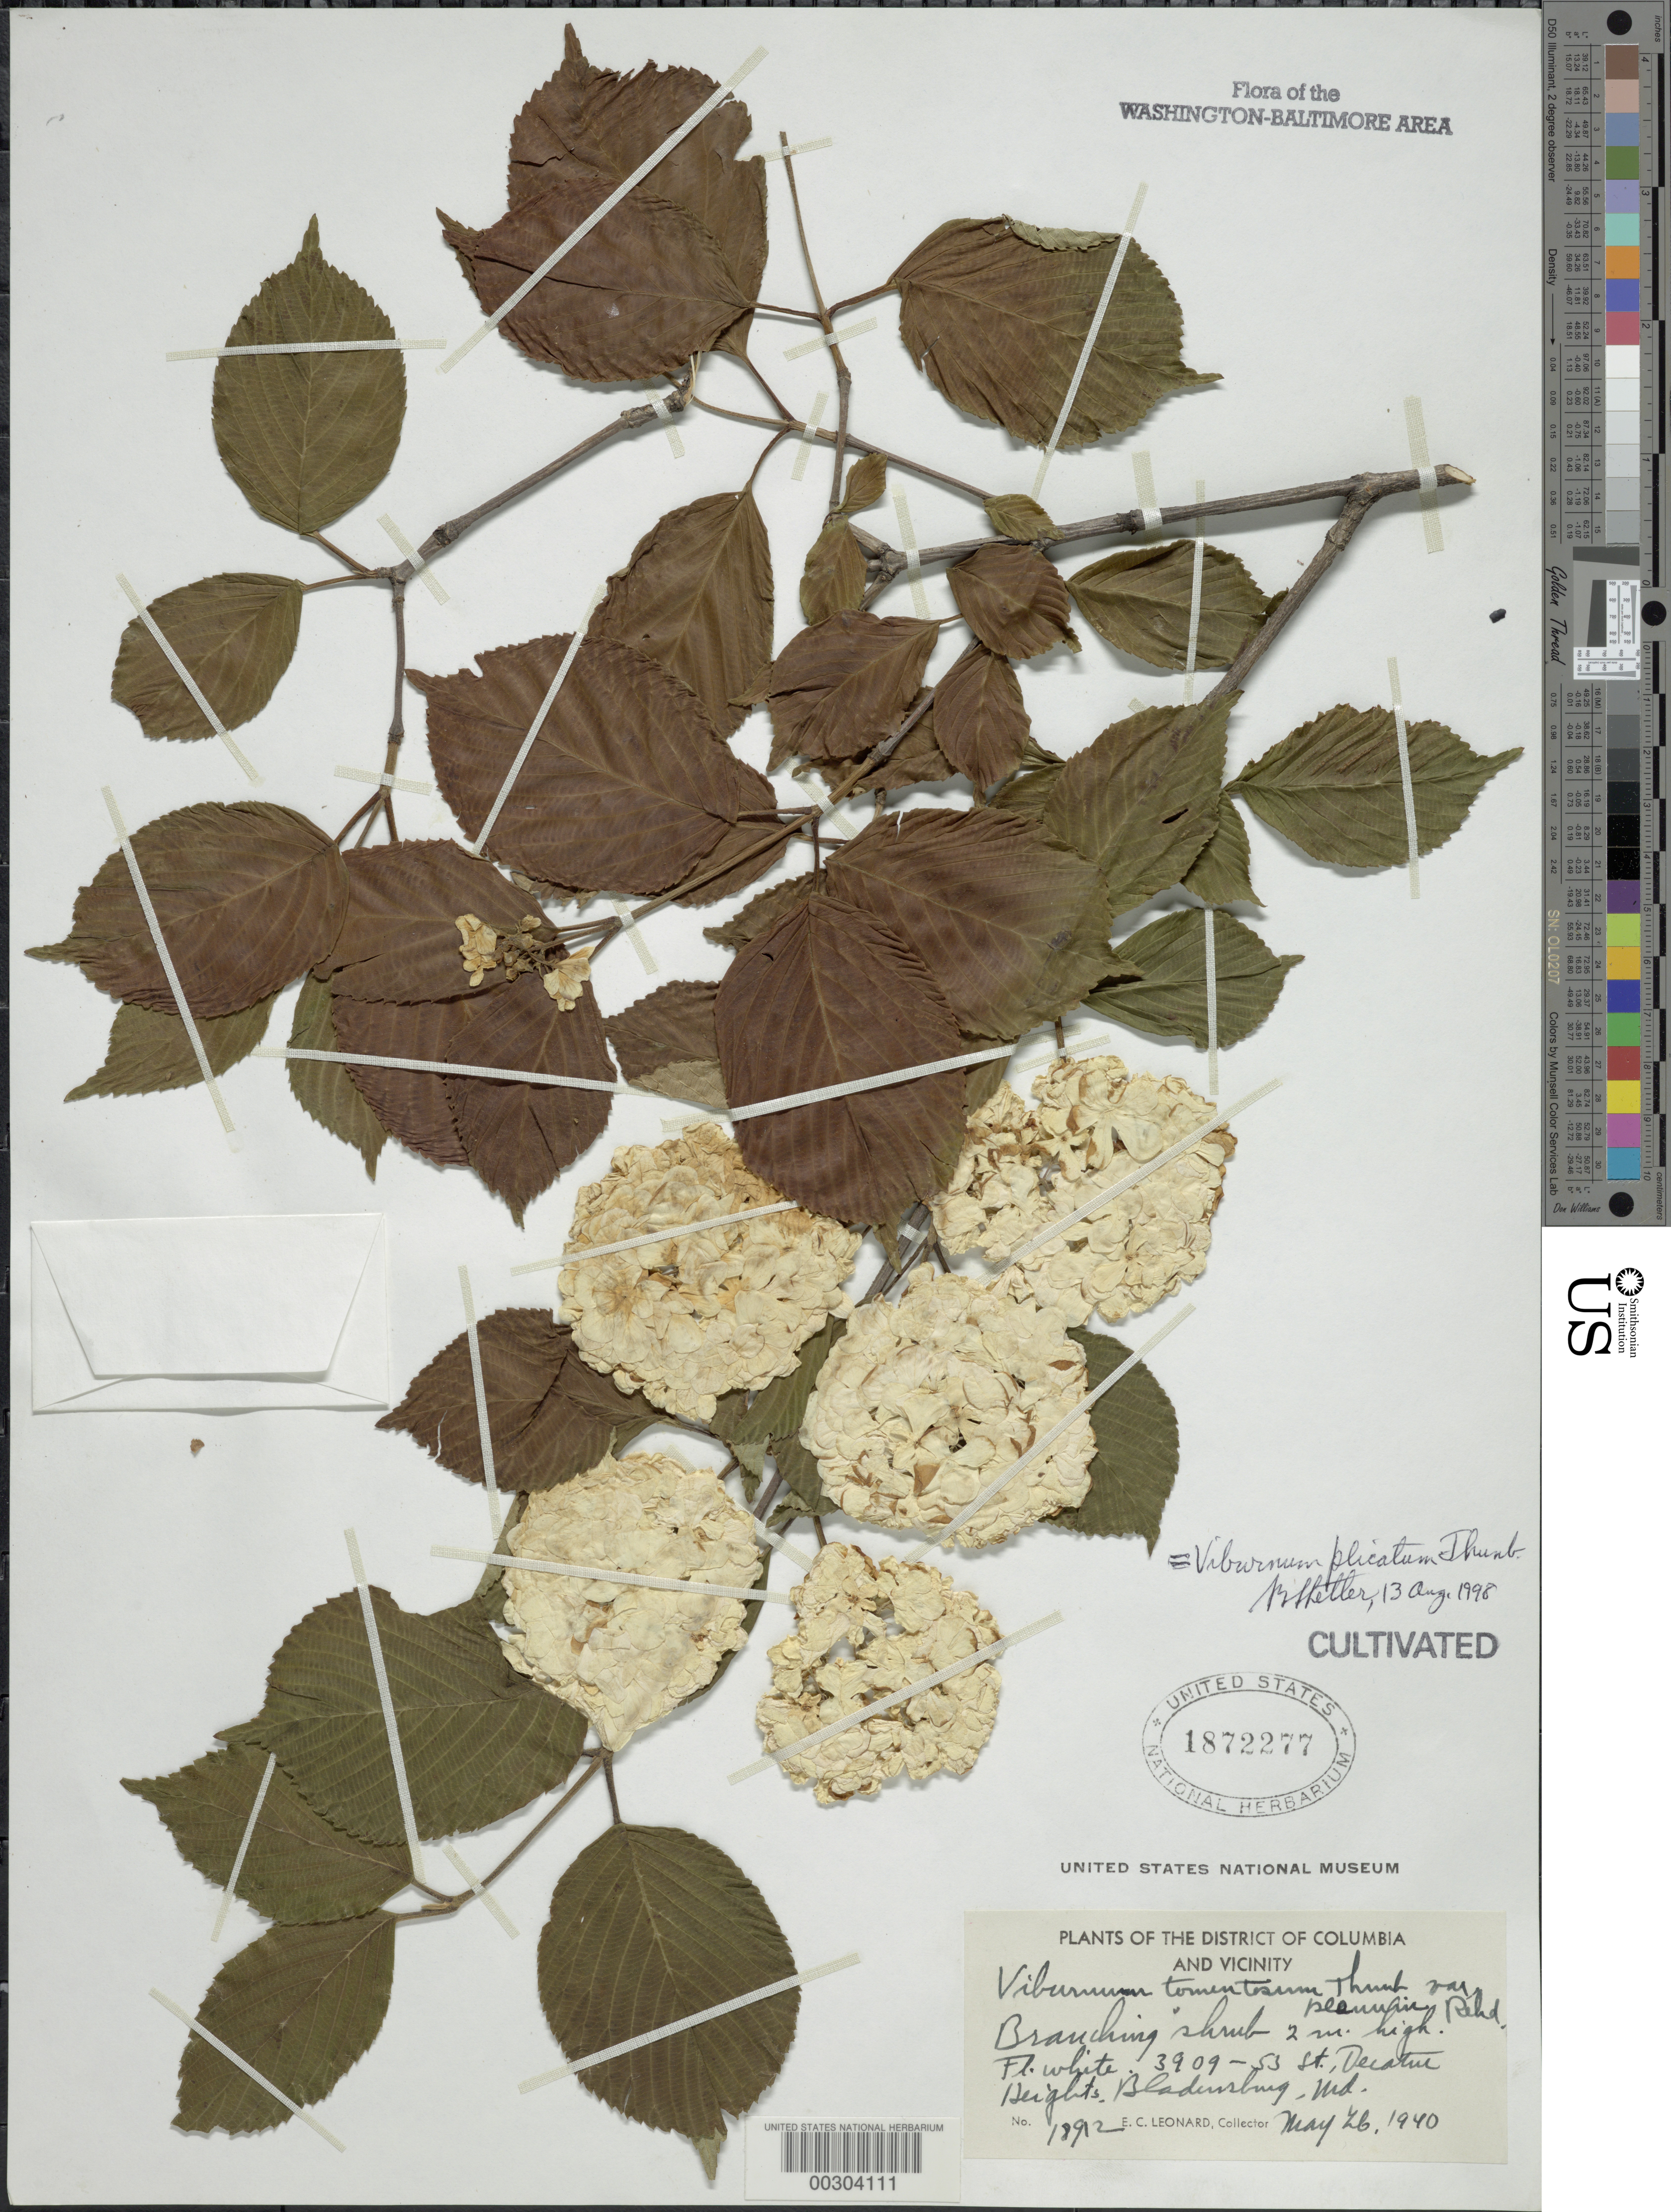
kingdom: Plantae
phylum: Tracheophyta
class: Magnoliopsida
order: Dipsacales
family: Viburnaceae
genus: Viburnum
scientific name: Viburnum plicatum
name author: Thunb.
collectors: E. C. Leonard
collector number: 18912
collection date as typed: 26 May 1940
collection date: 1940-05-26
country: United States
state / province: Maryland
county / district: Prince George's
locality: Bladensburg, 3909 53 St, Aunt Kate's yard woodside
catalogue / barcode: US 1872277